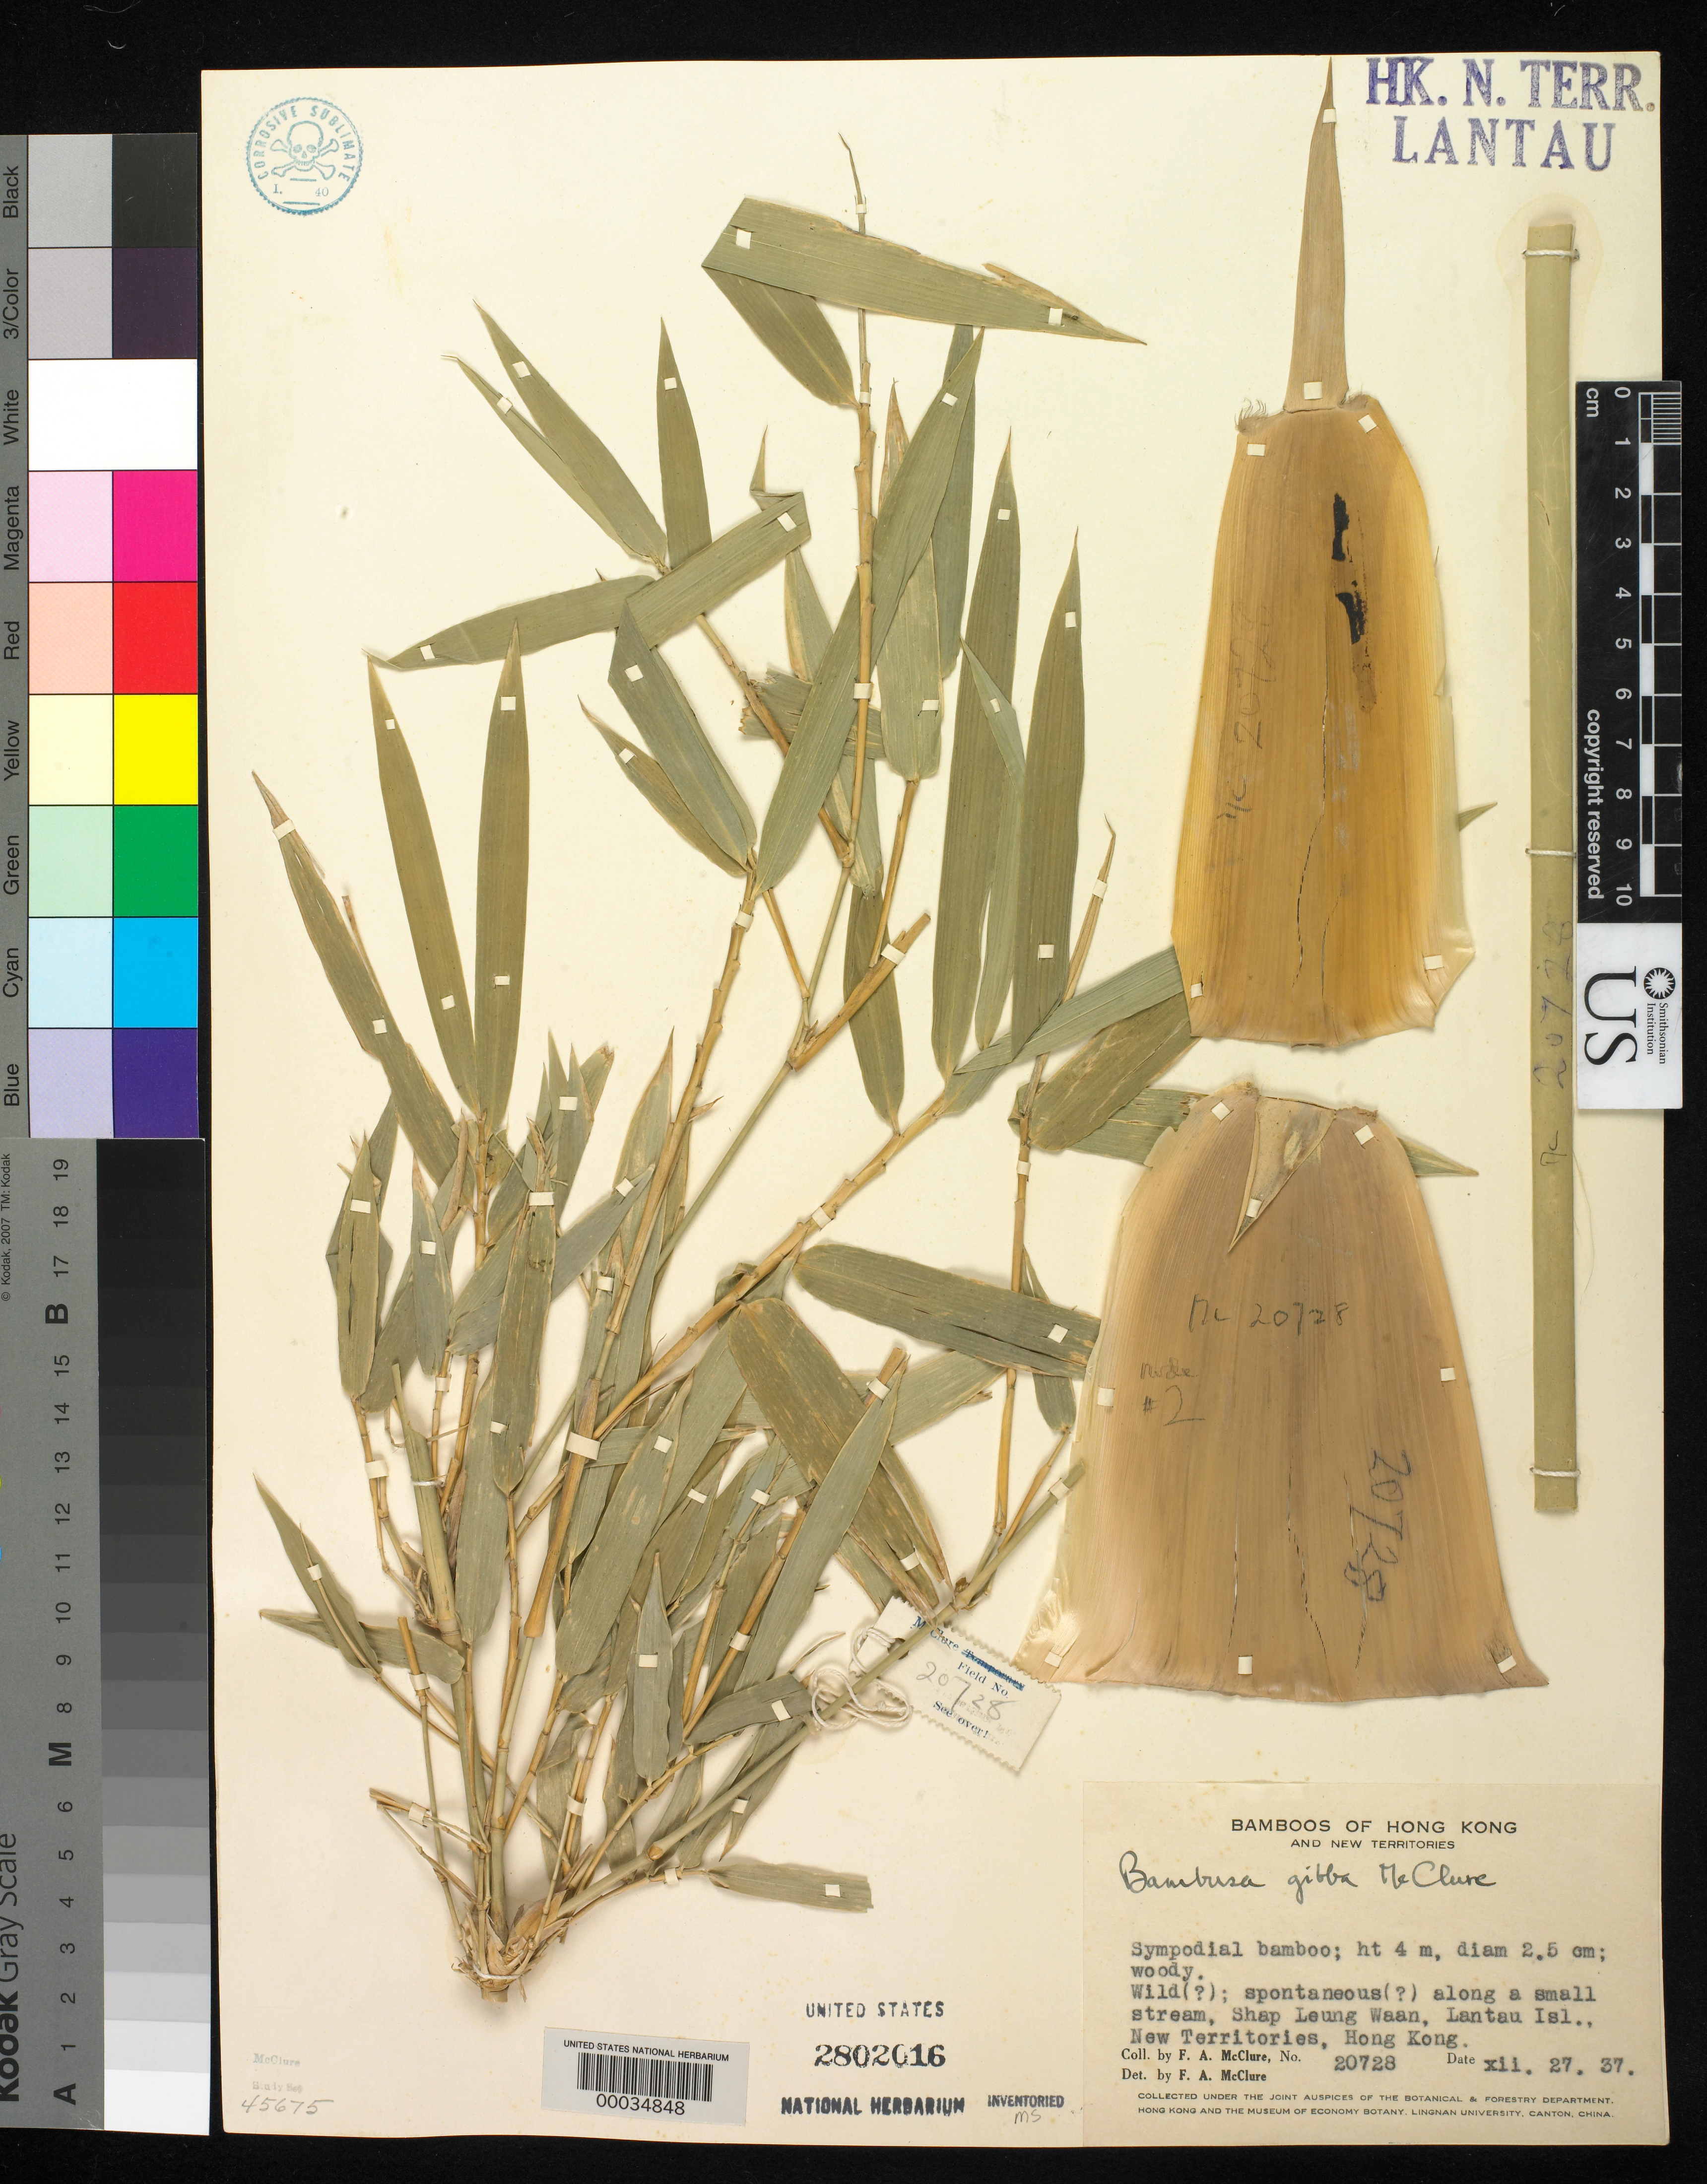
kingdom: Plantae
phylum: Tracheophyta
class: Liliopsida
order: Poales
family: Poaceae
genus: Bambusa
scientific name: Bambusa gibba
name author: McClure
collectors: F. A. McClure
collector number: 20728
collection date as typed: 27 Dec 1937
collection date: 1937-12-27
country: China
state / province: Hong Kong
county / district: New Territories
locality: Shap leung waan, lantau island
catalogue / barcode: US 2802016